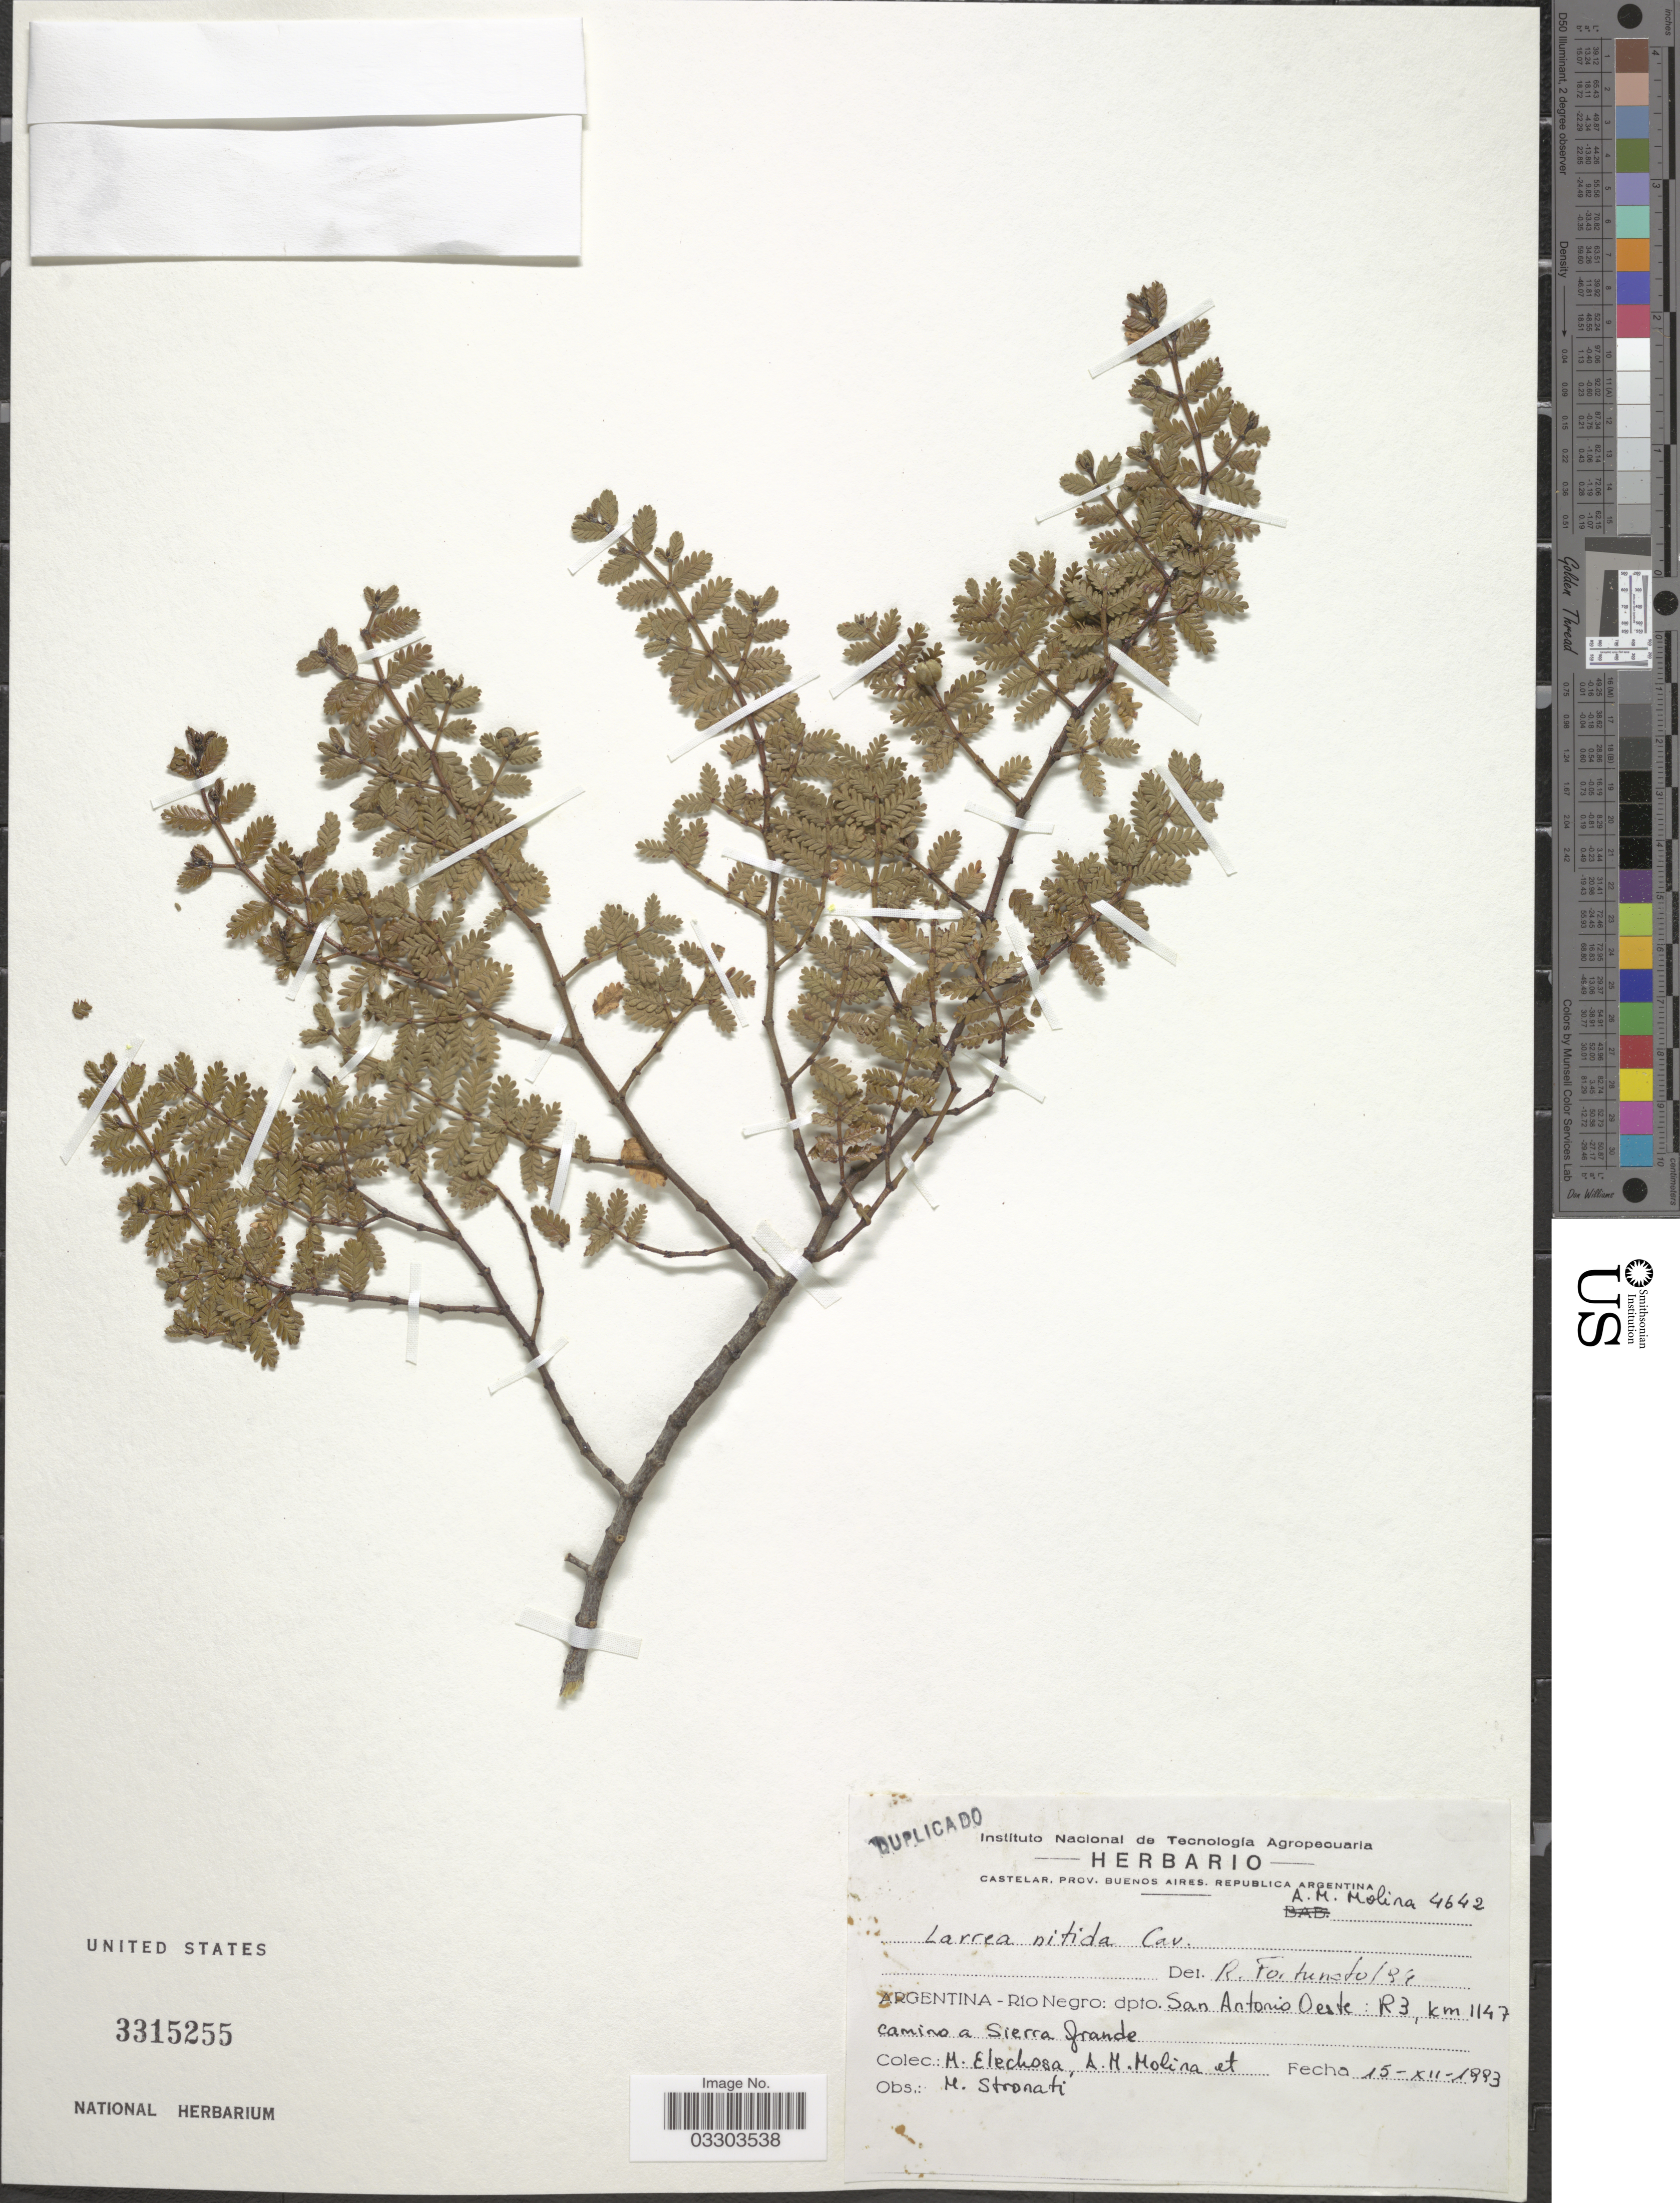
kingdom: Plantae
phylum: Tracheophyta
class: Magnoliopsida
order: Zygophyllales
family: Zygophyllaceae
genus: Larrea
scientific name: Larrea nitida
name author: Cav.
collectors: M. Elechosa, A. M. Molina & M. Stronati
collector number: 4642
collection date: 1993-12-15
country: Argentina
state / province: Rio Negro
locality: Dpto. San Antonio Oeste: R3, km 1147 camino a Sierra Grande.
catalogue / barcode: US 3315255